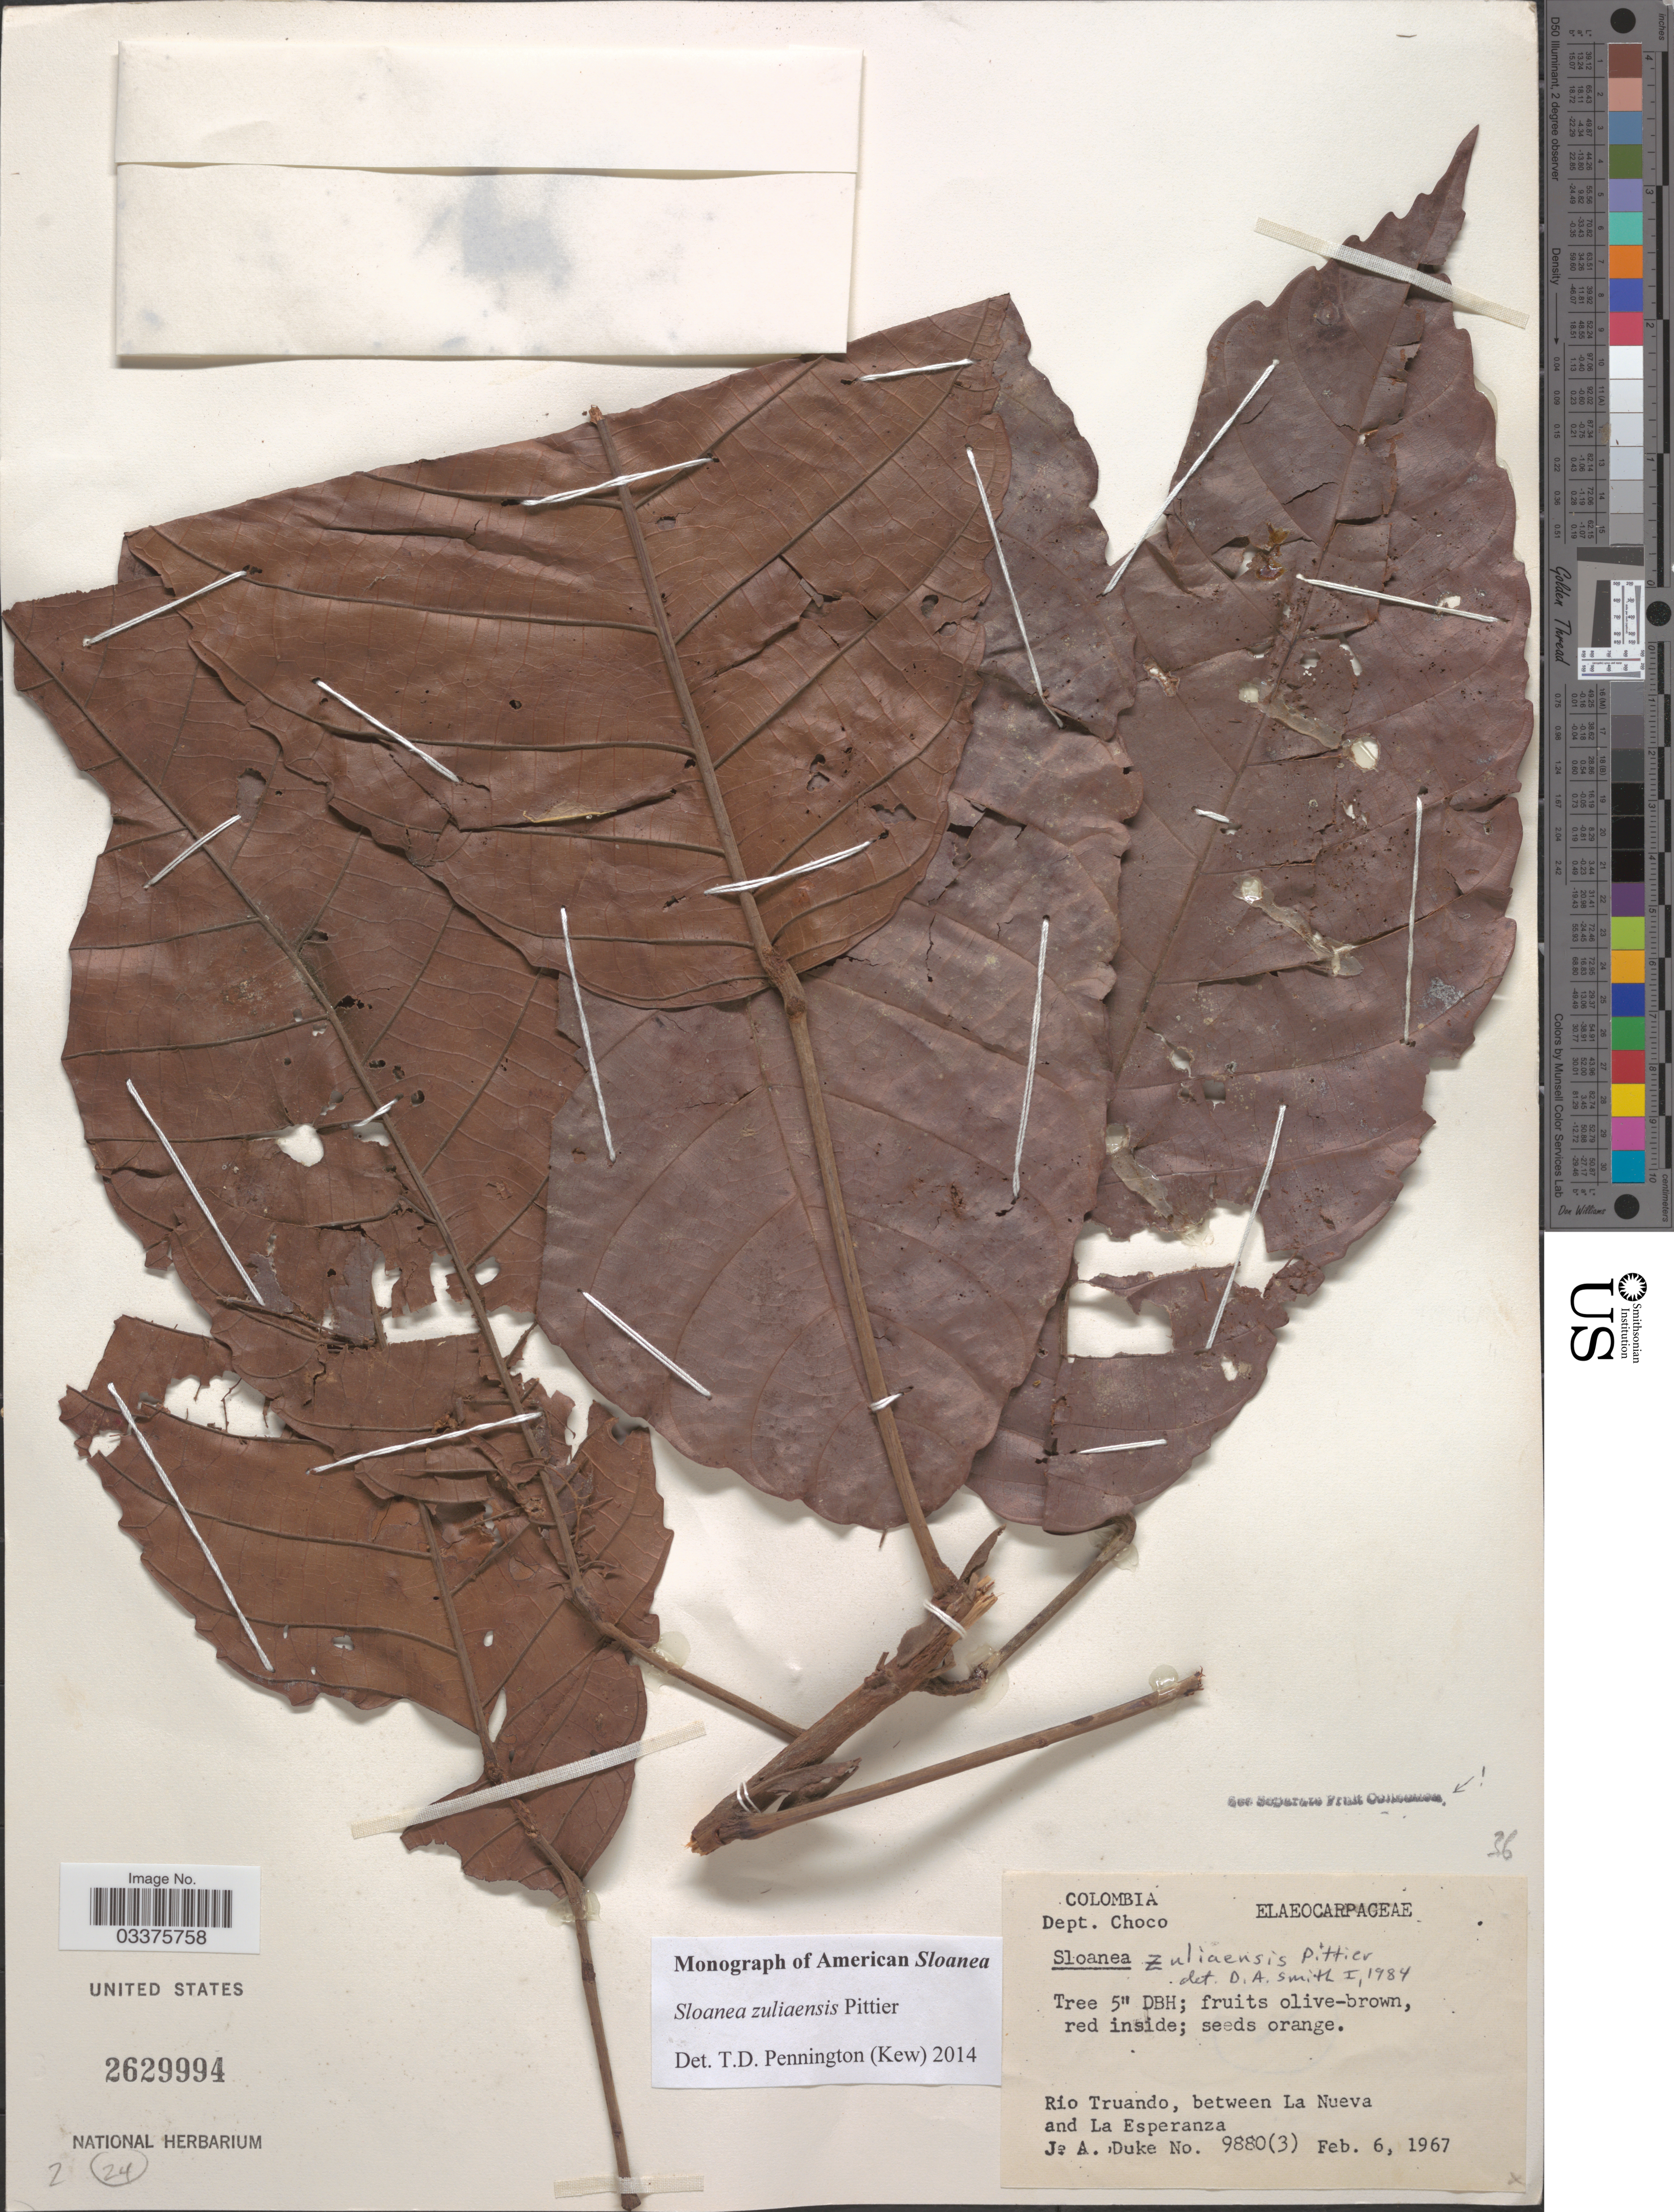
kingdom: Plantae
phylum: Tracheophyta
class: Magnoliopsida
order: Oxalidales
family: Elaeocarpaceae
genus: Sloanea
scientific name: Sloanea zuliaensis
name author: Pittier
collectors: J. A. Duke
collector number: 9880(3)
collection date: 1967-02-06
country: Colombia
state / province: Chocó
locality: Dept. Choco. Rio Truando, between La Nueva and La Esperanza.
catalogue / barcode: US 2629994